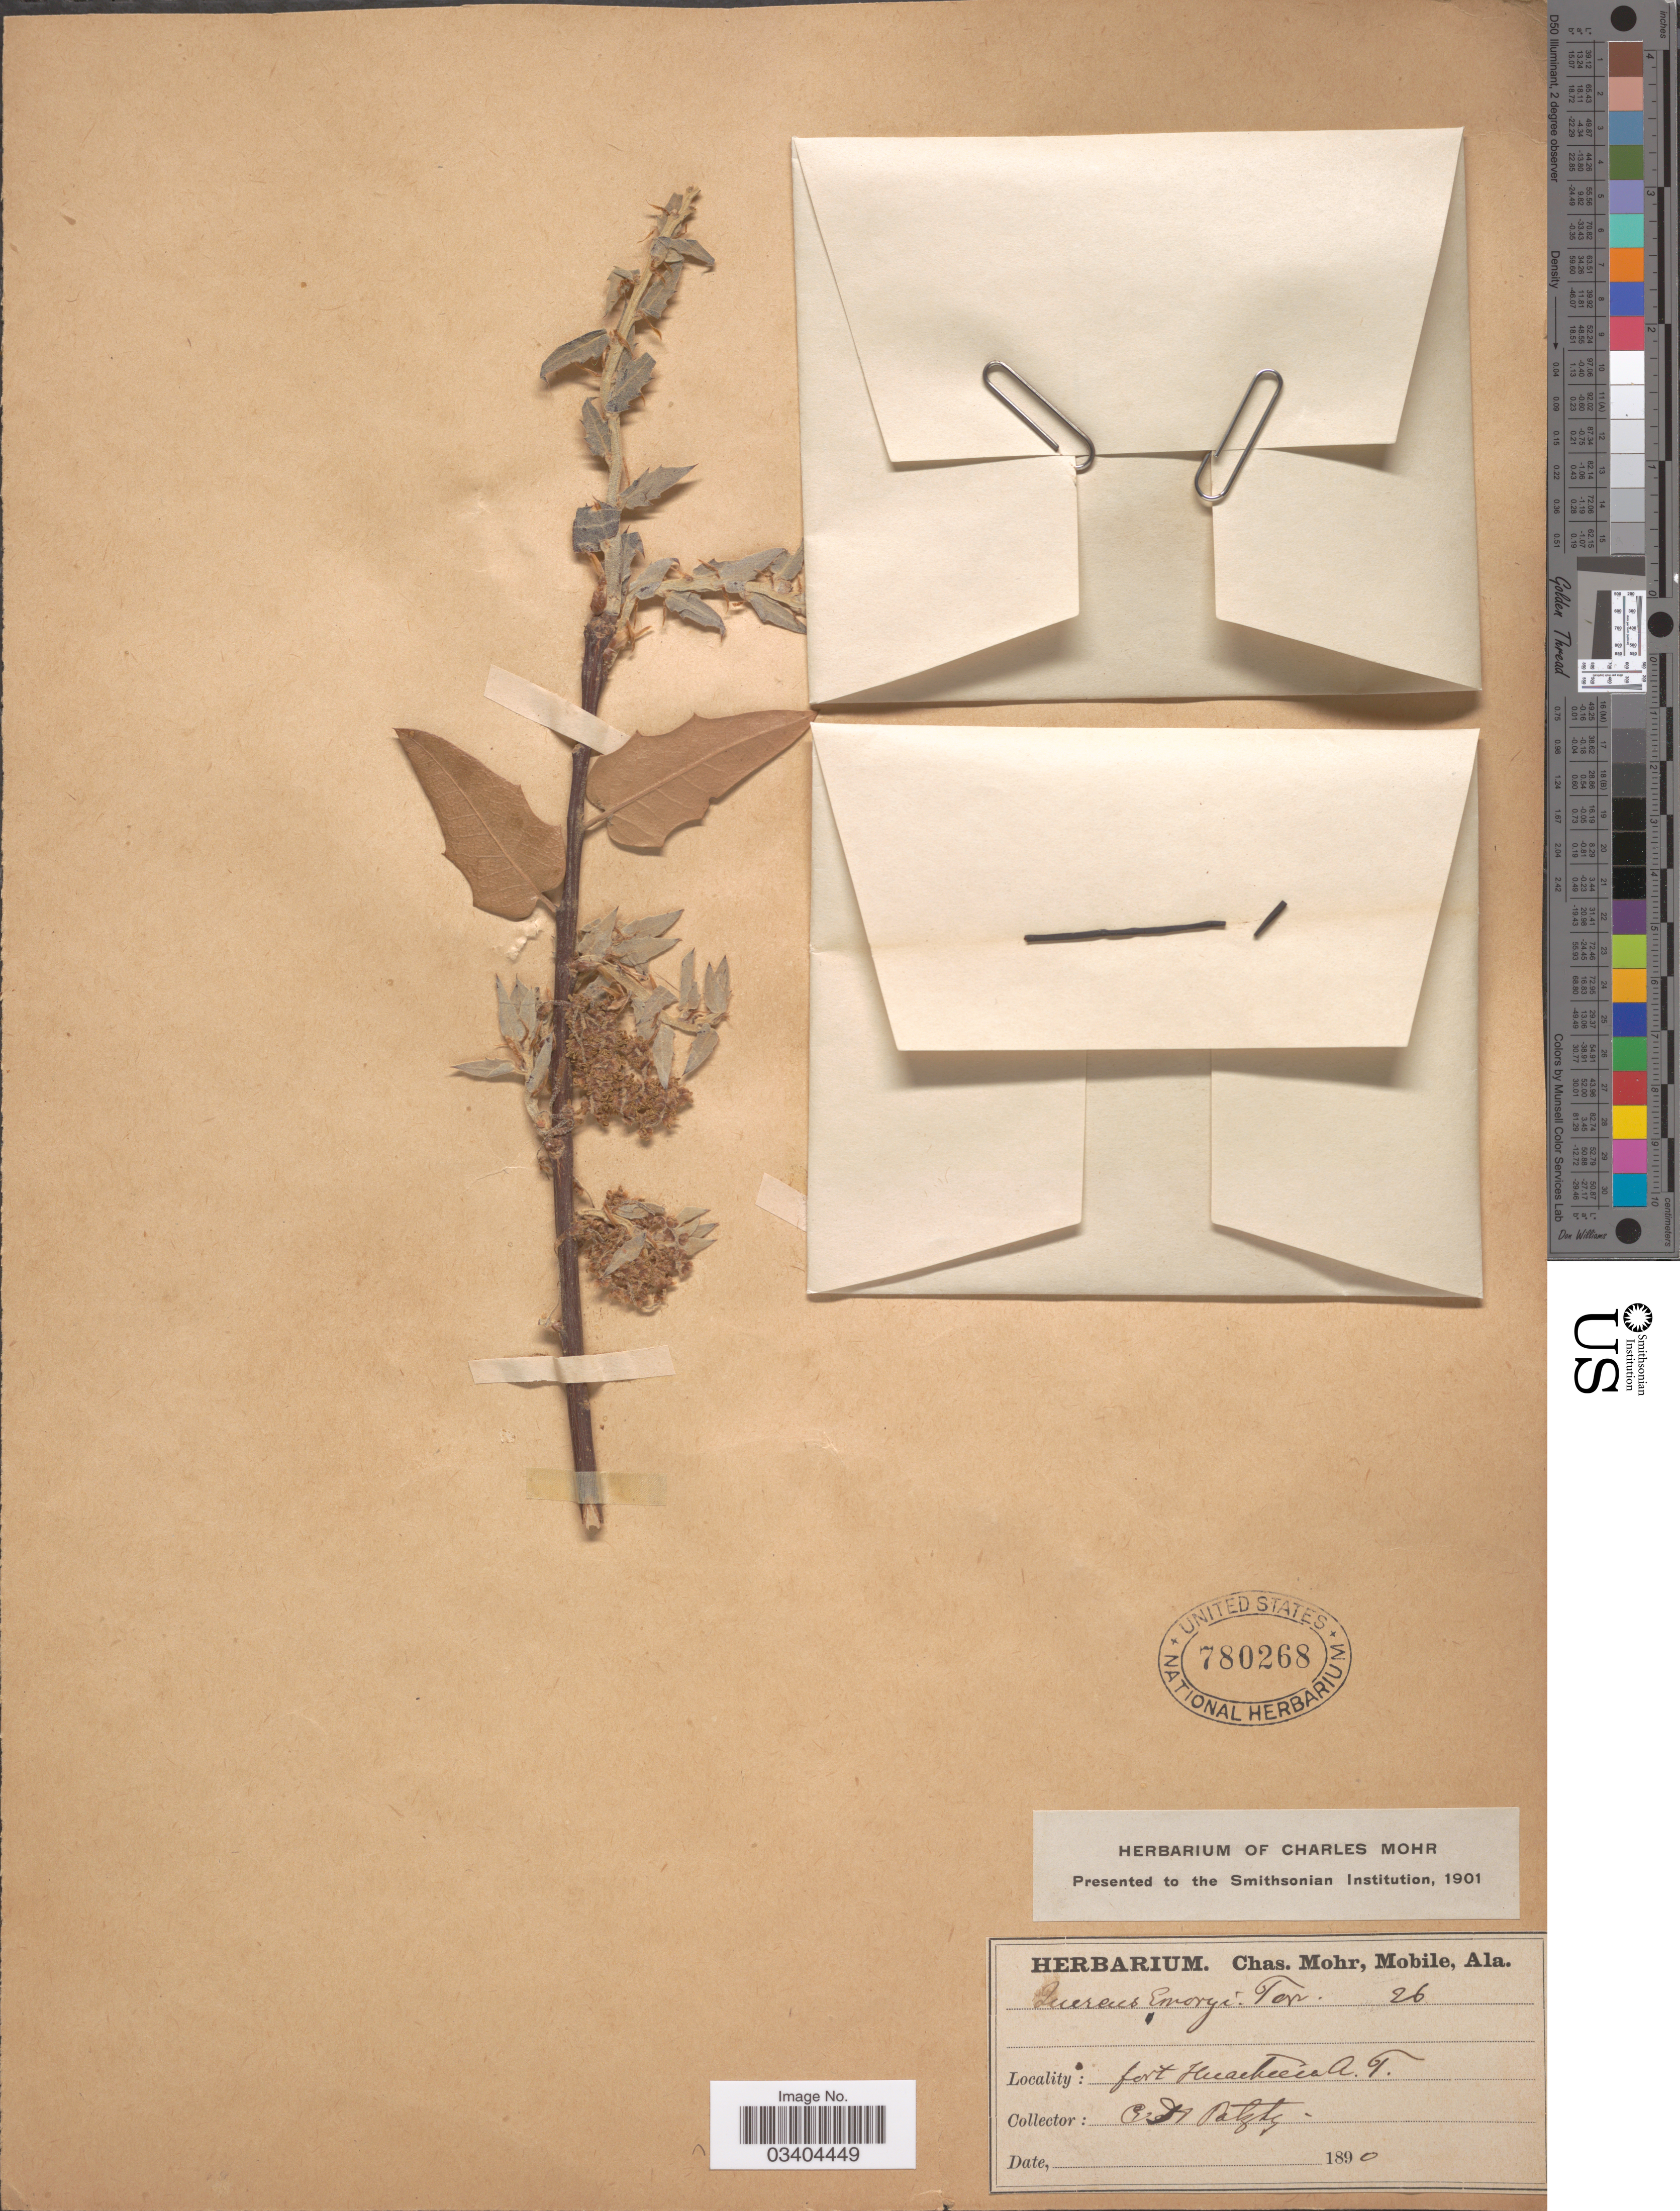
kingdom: Plantae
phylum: Tracheophyta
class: Magnoliopsida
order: Fagales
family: Fagaceae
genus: Quercus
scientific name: Quercus emoryi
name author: Torr. in Emory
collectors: C. Patzky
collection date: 1890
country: United States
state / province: Arizona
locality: Fort Huachuca, A.T.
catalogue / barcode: US 780268